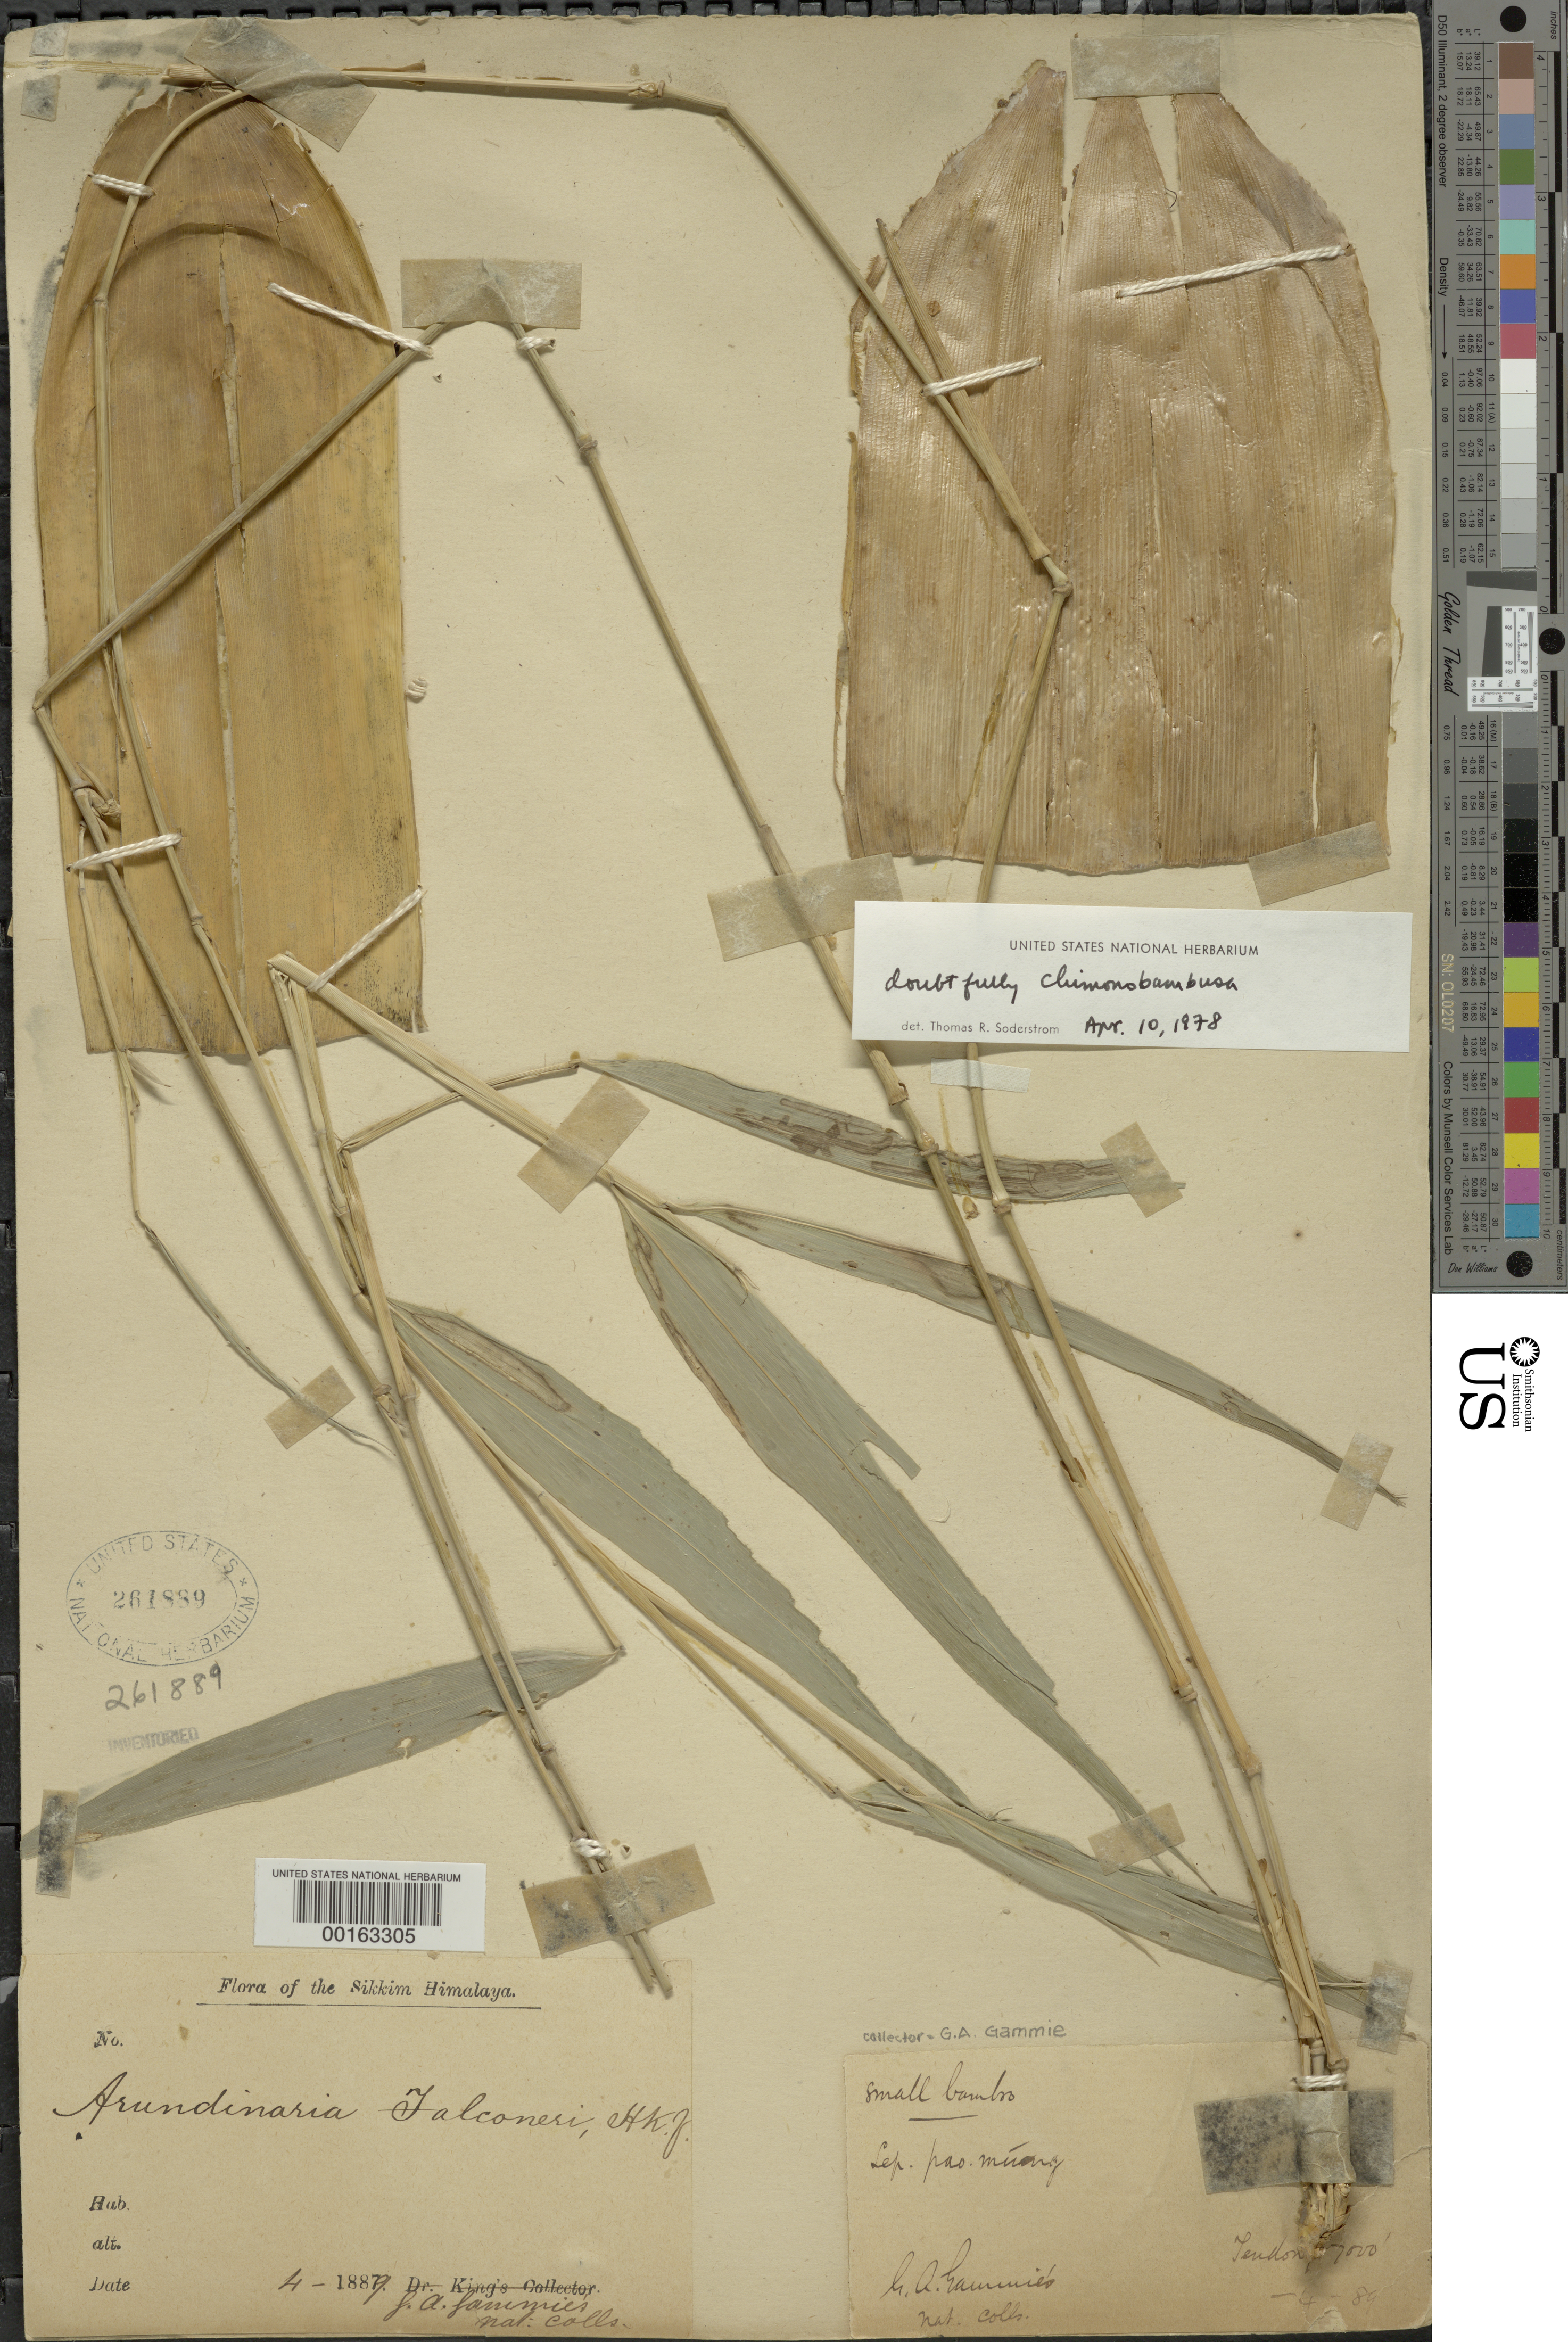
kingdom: Plantae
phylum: Tracheophyta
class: Liliopsida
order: Poales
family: Poaceae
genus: Chimonobambusa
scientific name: Chimonobambusa sp.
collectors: G. Gammie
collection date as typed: Apr 1889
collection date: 1889-04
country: India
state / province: Sikkim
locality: Tendong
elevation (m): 2135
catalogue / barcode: US 261889